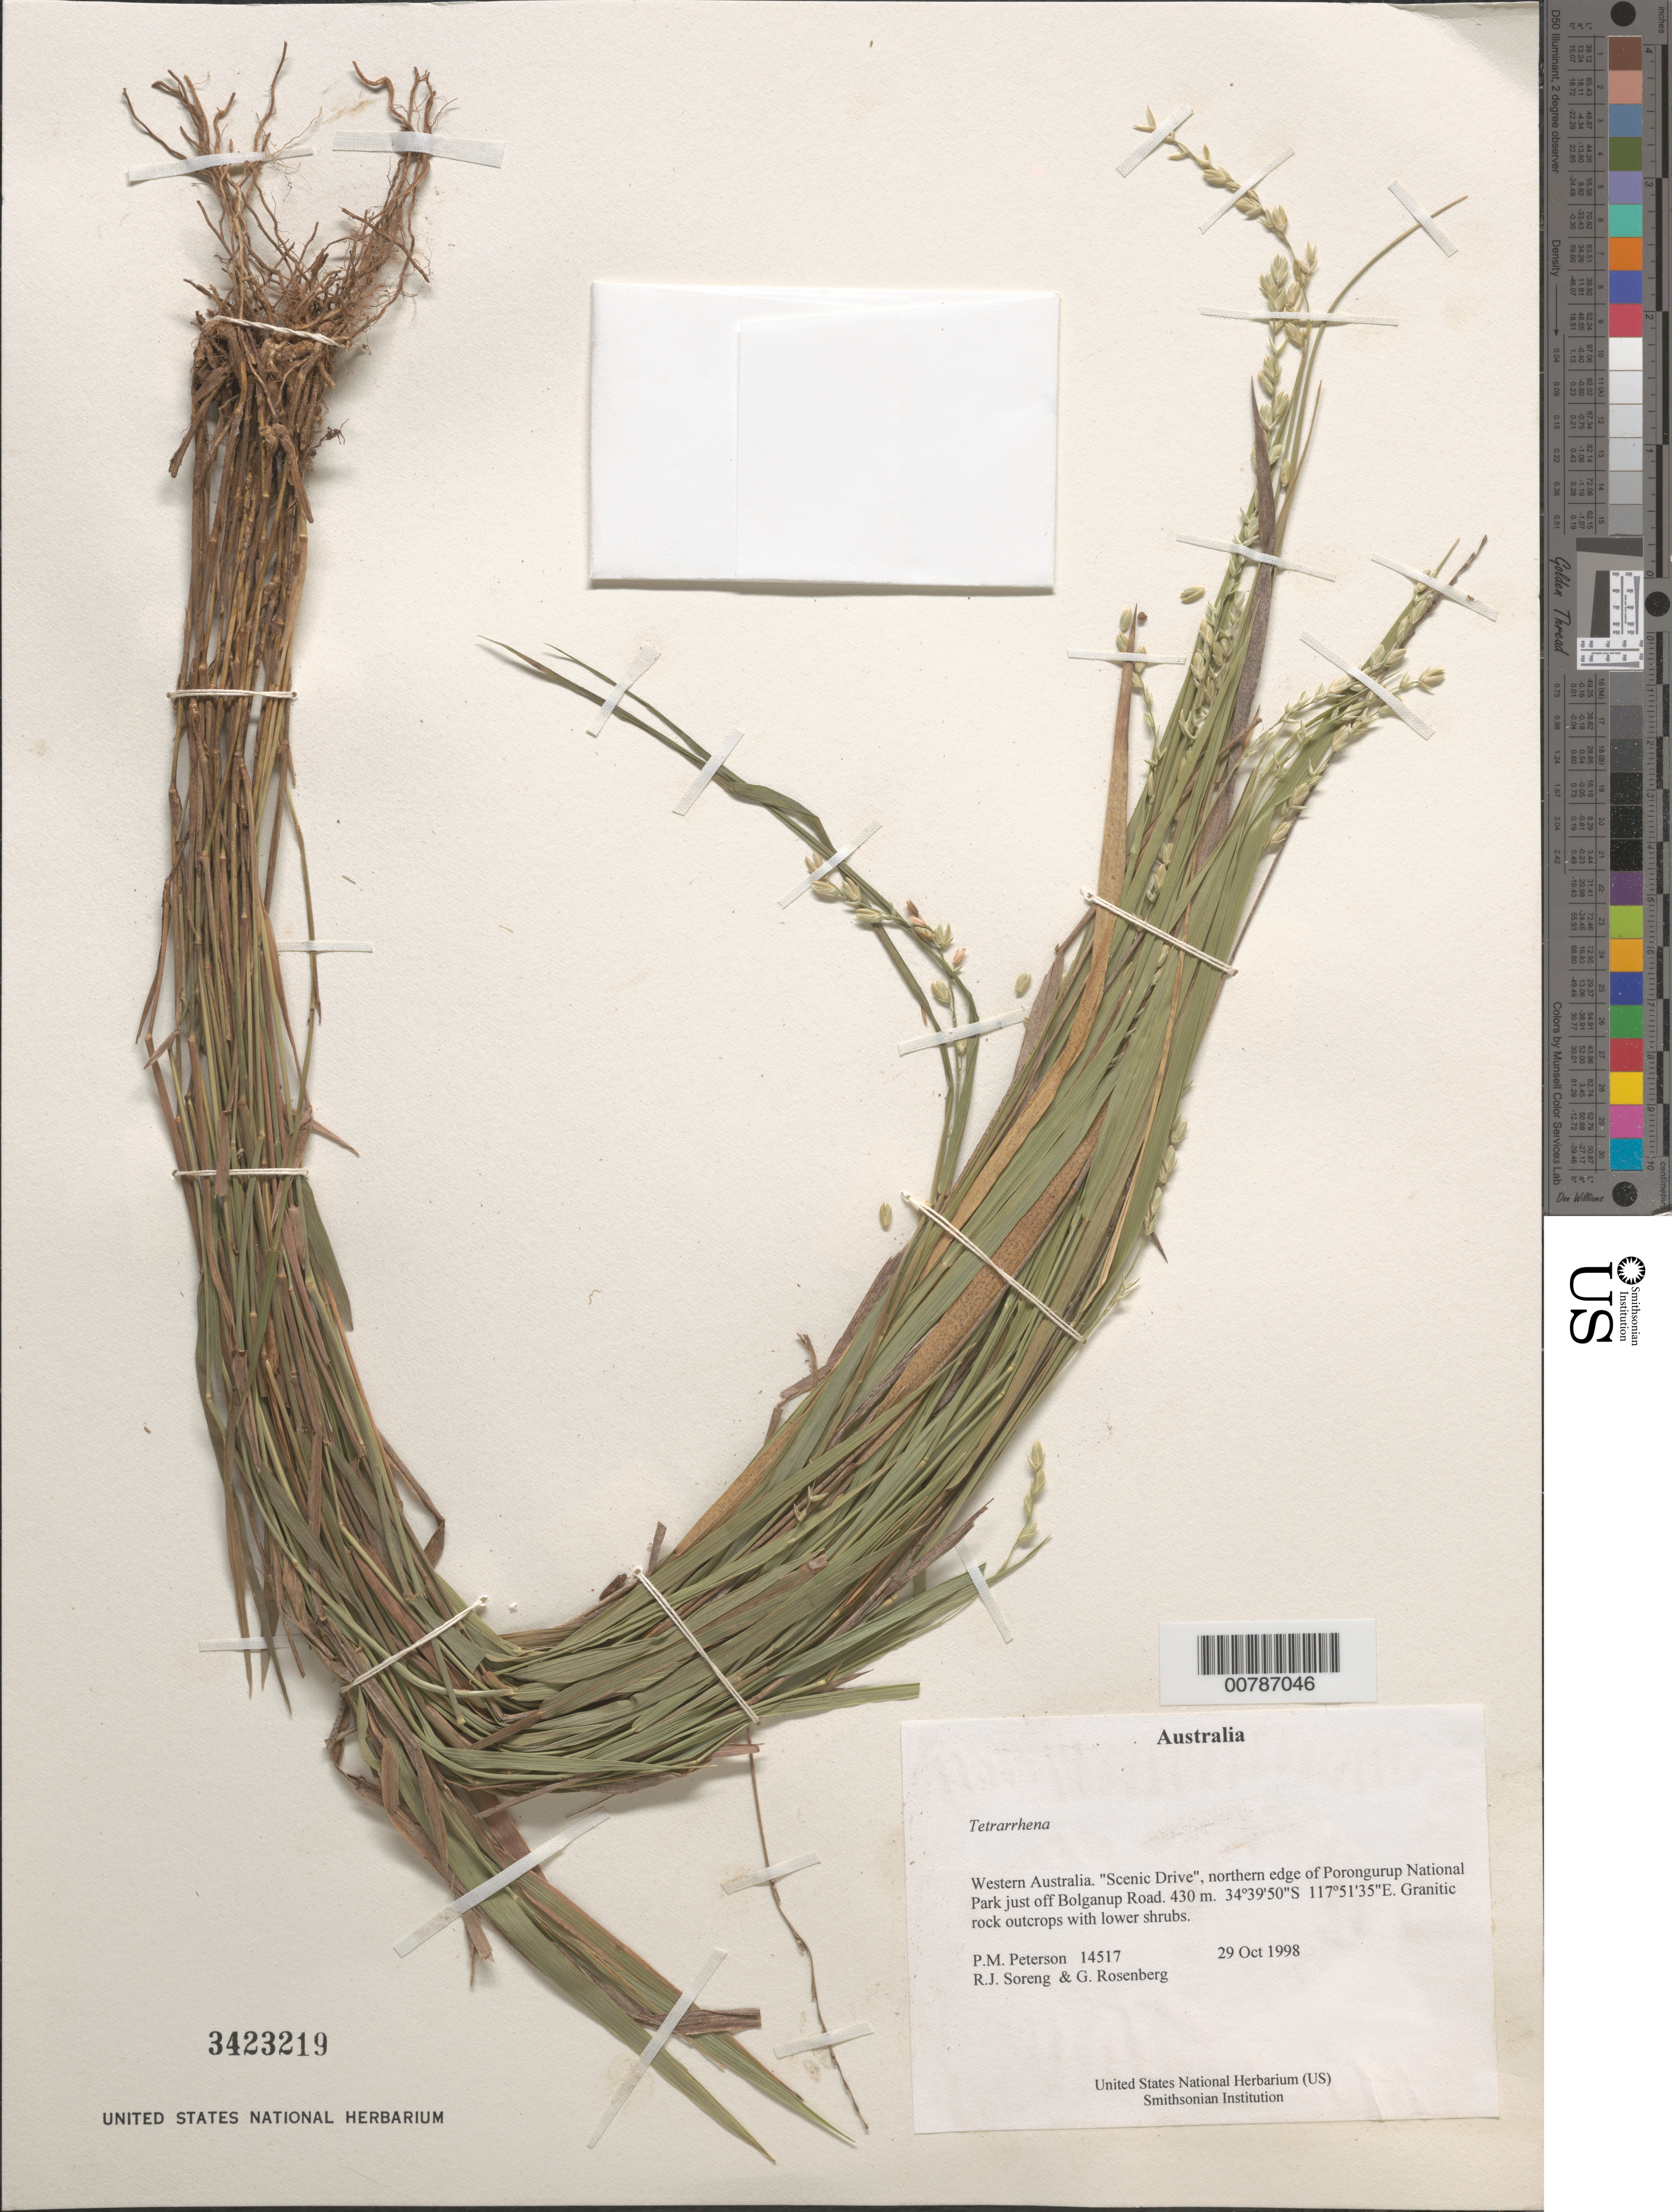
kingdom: Plantae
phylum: Tracheophyta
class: Liliopsida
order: Poales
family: Poaceae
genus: Tetrarrhena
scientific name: Tetrarrhena sp.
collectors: P. M. Peterson, R. J. Soreng & G. Rosenberg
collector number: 14517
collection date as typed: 29 Oct 1998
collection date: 1998-10-29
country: Australia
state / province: Western Australia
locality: Scenic Drive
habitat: Granitic rock outcrops with lower shrubs.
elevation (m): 430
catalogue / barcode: US 3423219